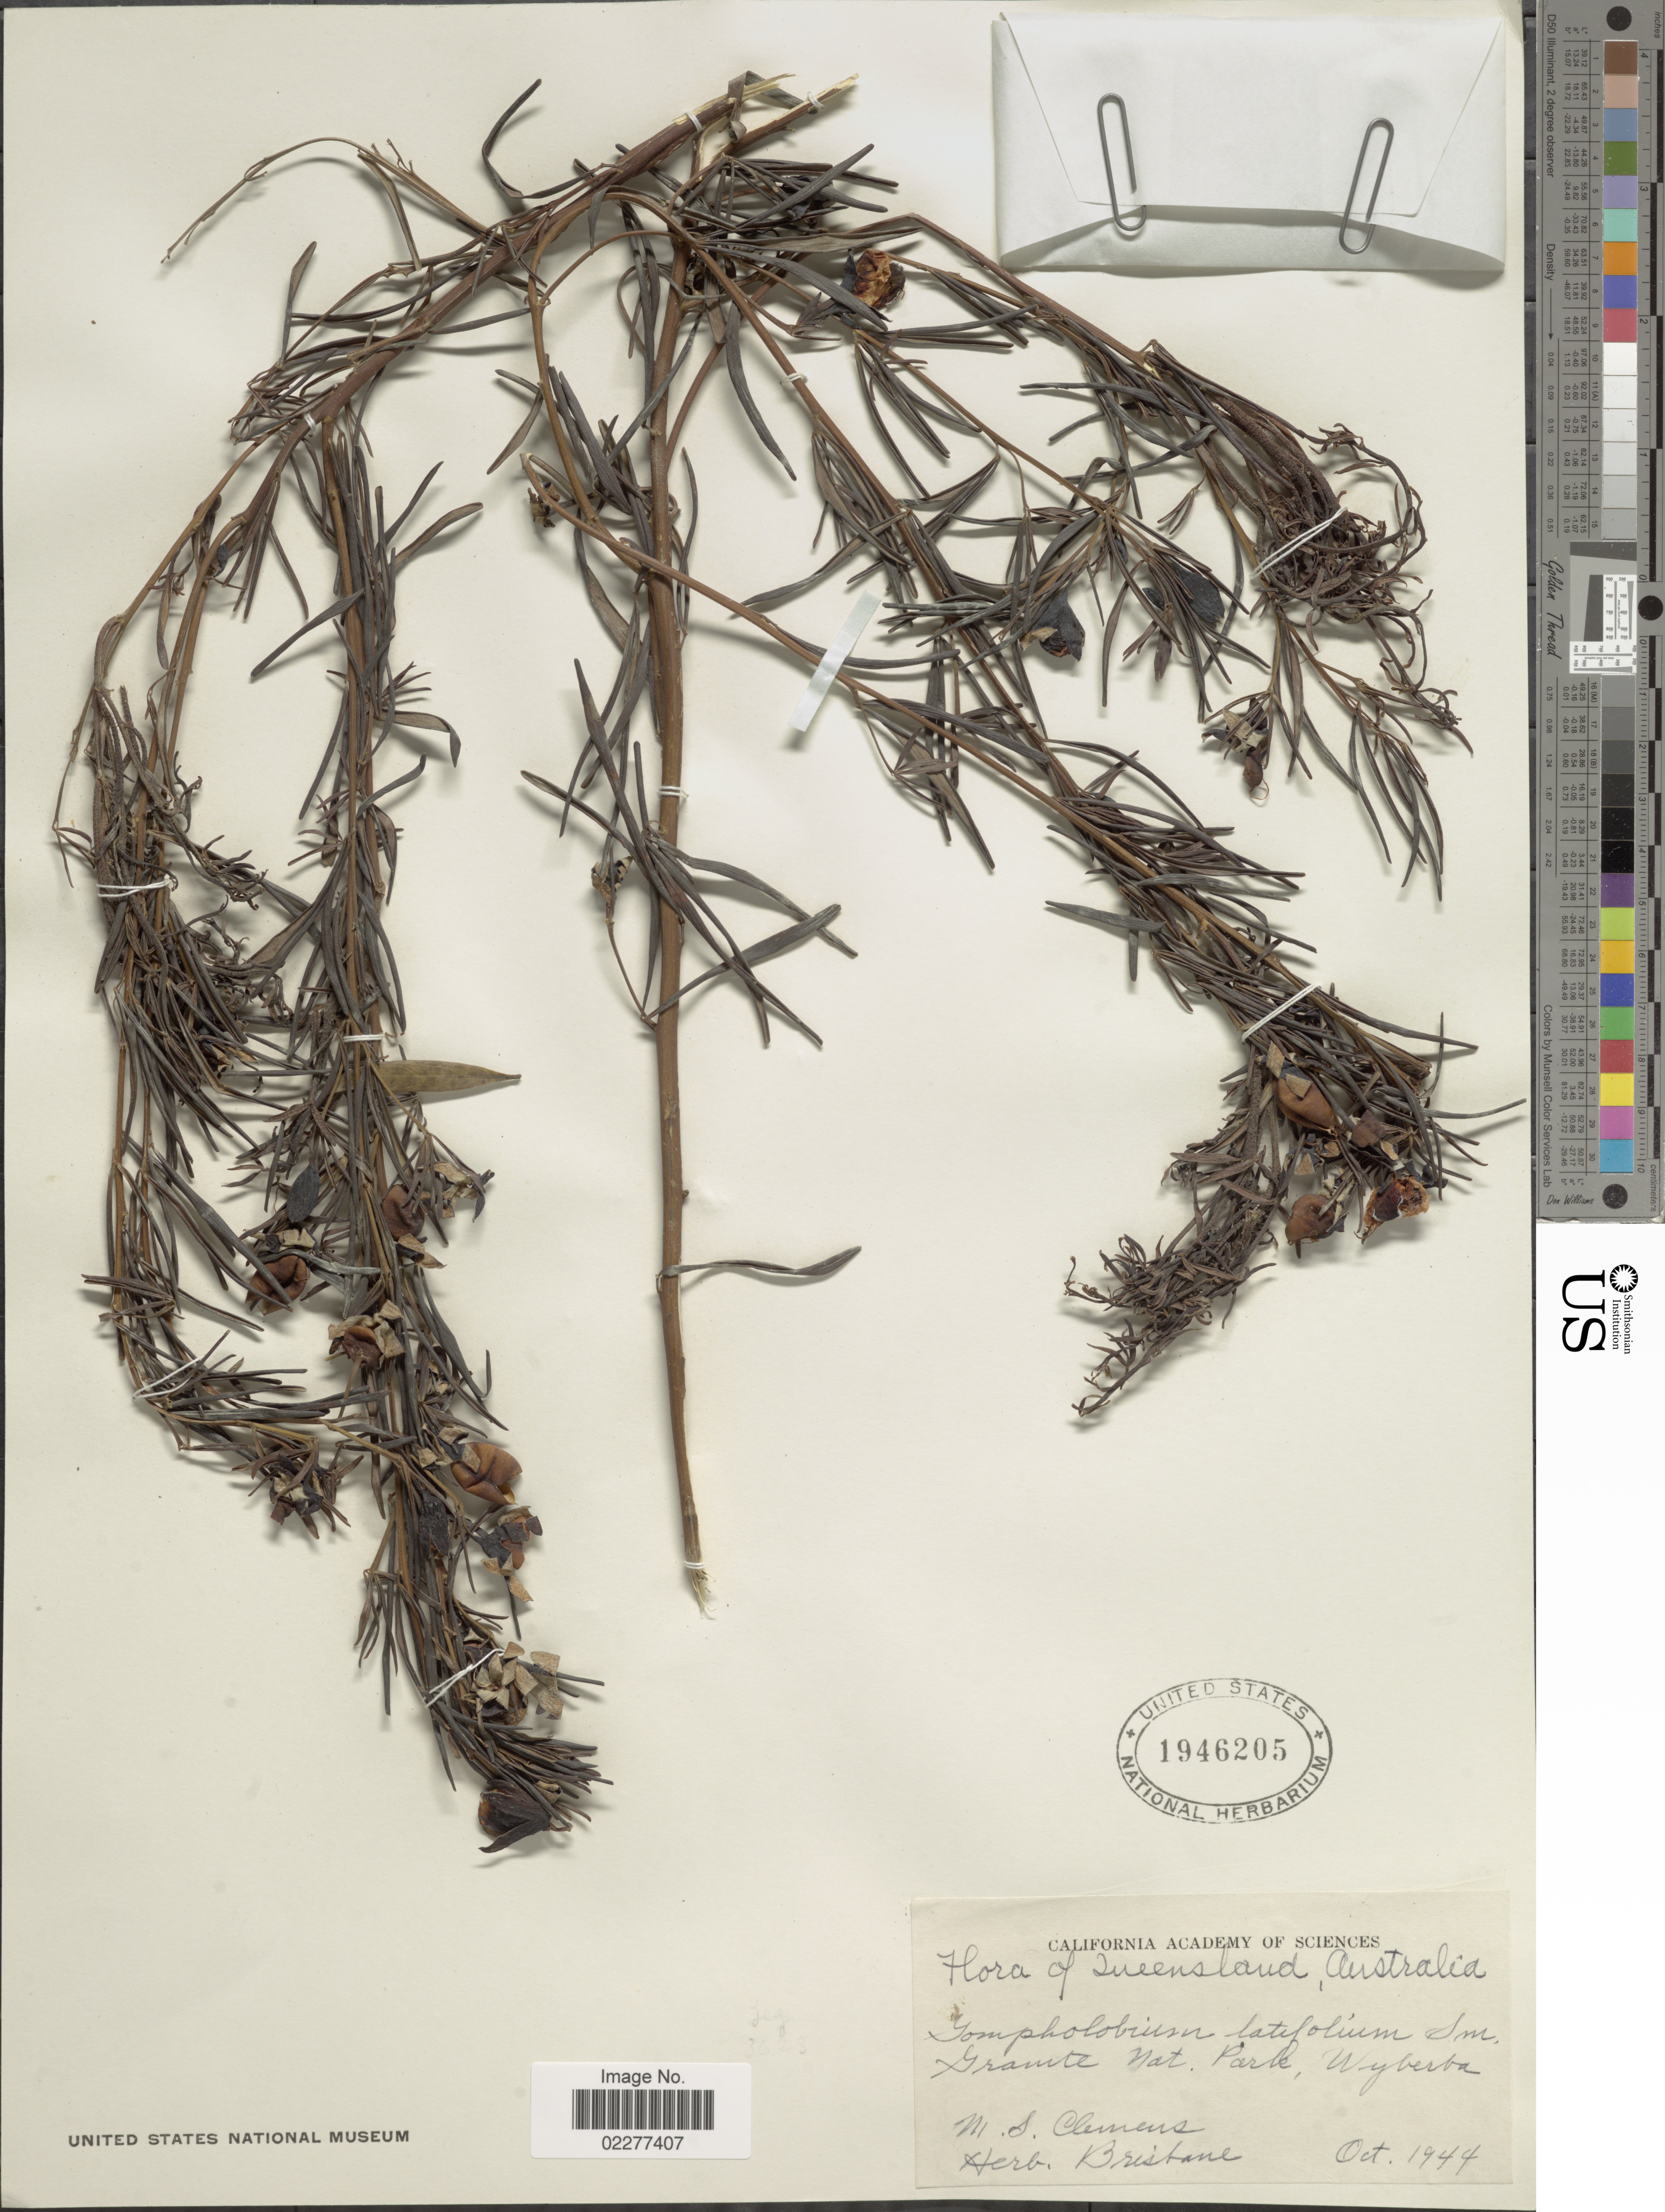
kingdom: Plantae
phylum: Tracheophyta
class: Magnoliopsida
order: Fabales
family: Fabaceae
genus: Gompholobium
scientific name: Gompholobium latifolium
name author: Sm.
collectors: M. S. Clemens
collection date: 1944-10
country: Australia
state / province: Queensland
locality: Granite Nat Park, Wyberba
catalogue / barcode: US 1946205